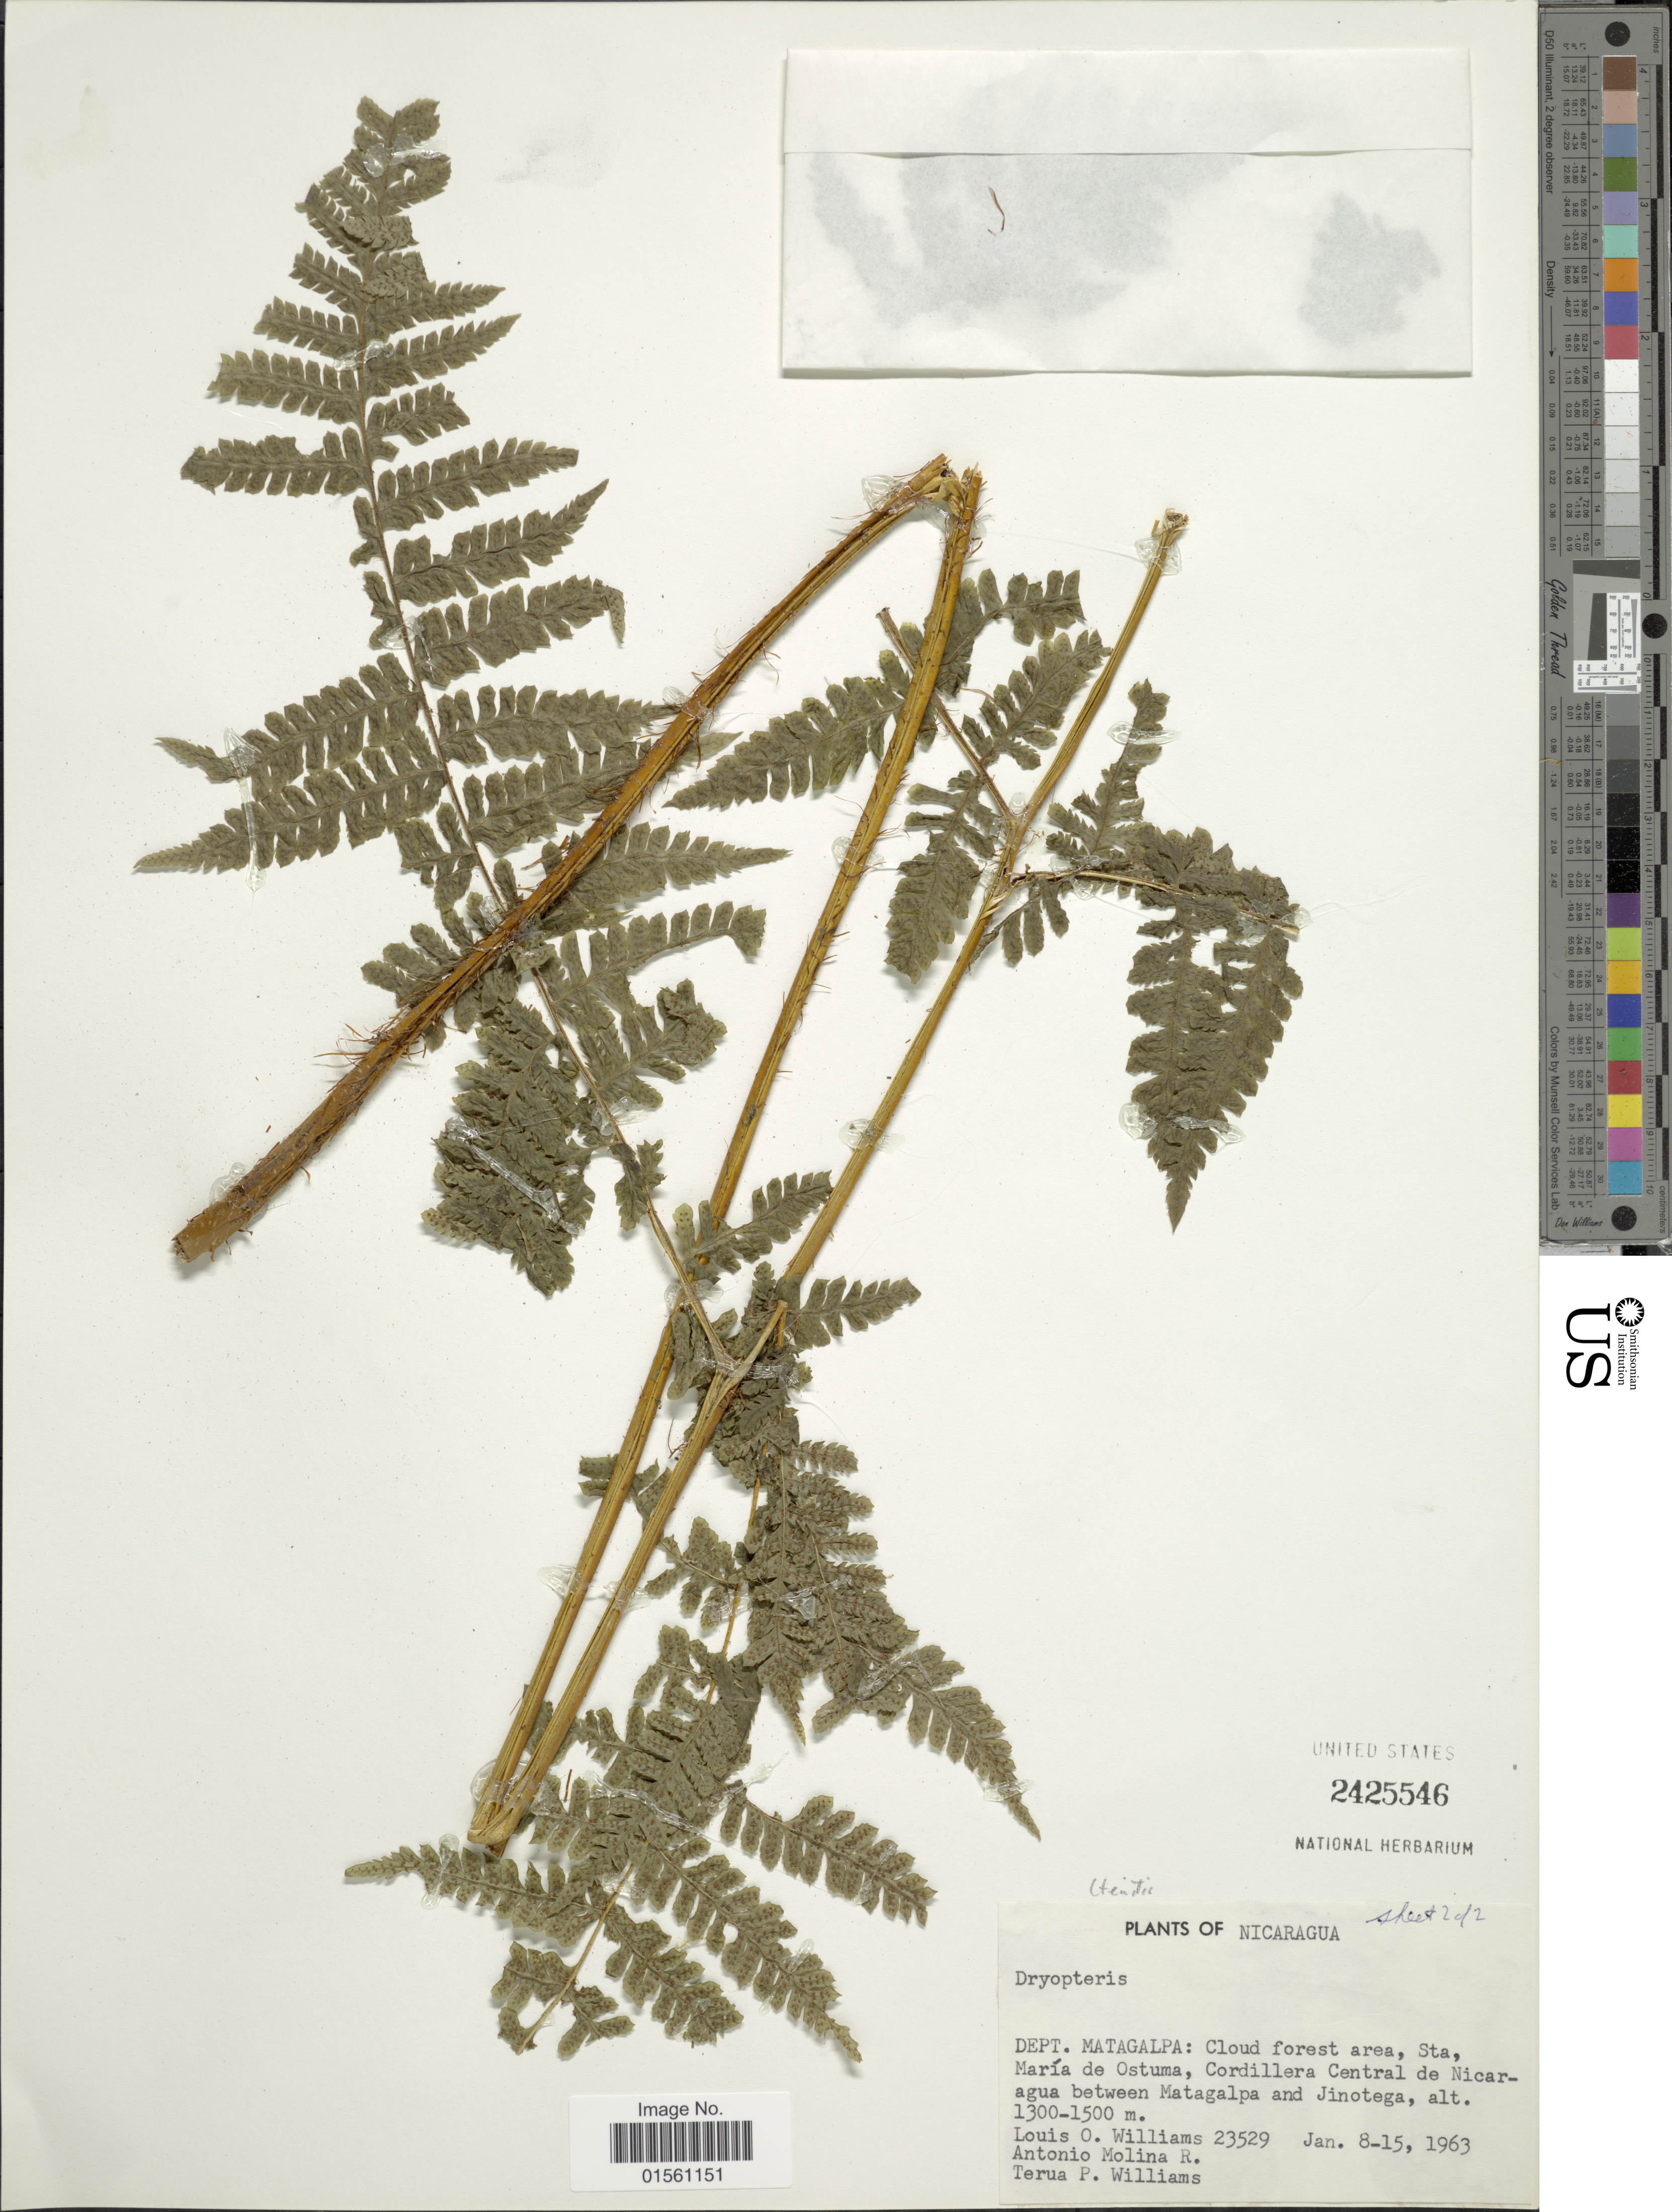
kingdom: Plantae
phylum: Tracheophyta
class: Polypodiopsida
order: Polypodiales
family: Dryopteridaceae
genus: Megalastrum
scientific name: Megalastrum sp.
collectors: L. O. Williams, A. R. Molina & T. P. Williams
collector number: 23529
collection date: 1963-01-08/1963-01-15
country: Nicaragua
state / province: Matagalpa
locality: Cloud forest area, Sta Maria de Ostuma, Cordillera Central de Nicaragua between Matagalpa and Jinotega.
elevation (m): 1300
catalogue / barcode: US 2425546